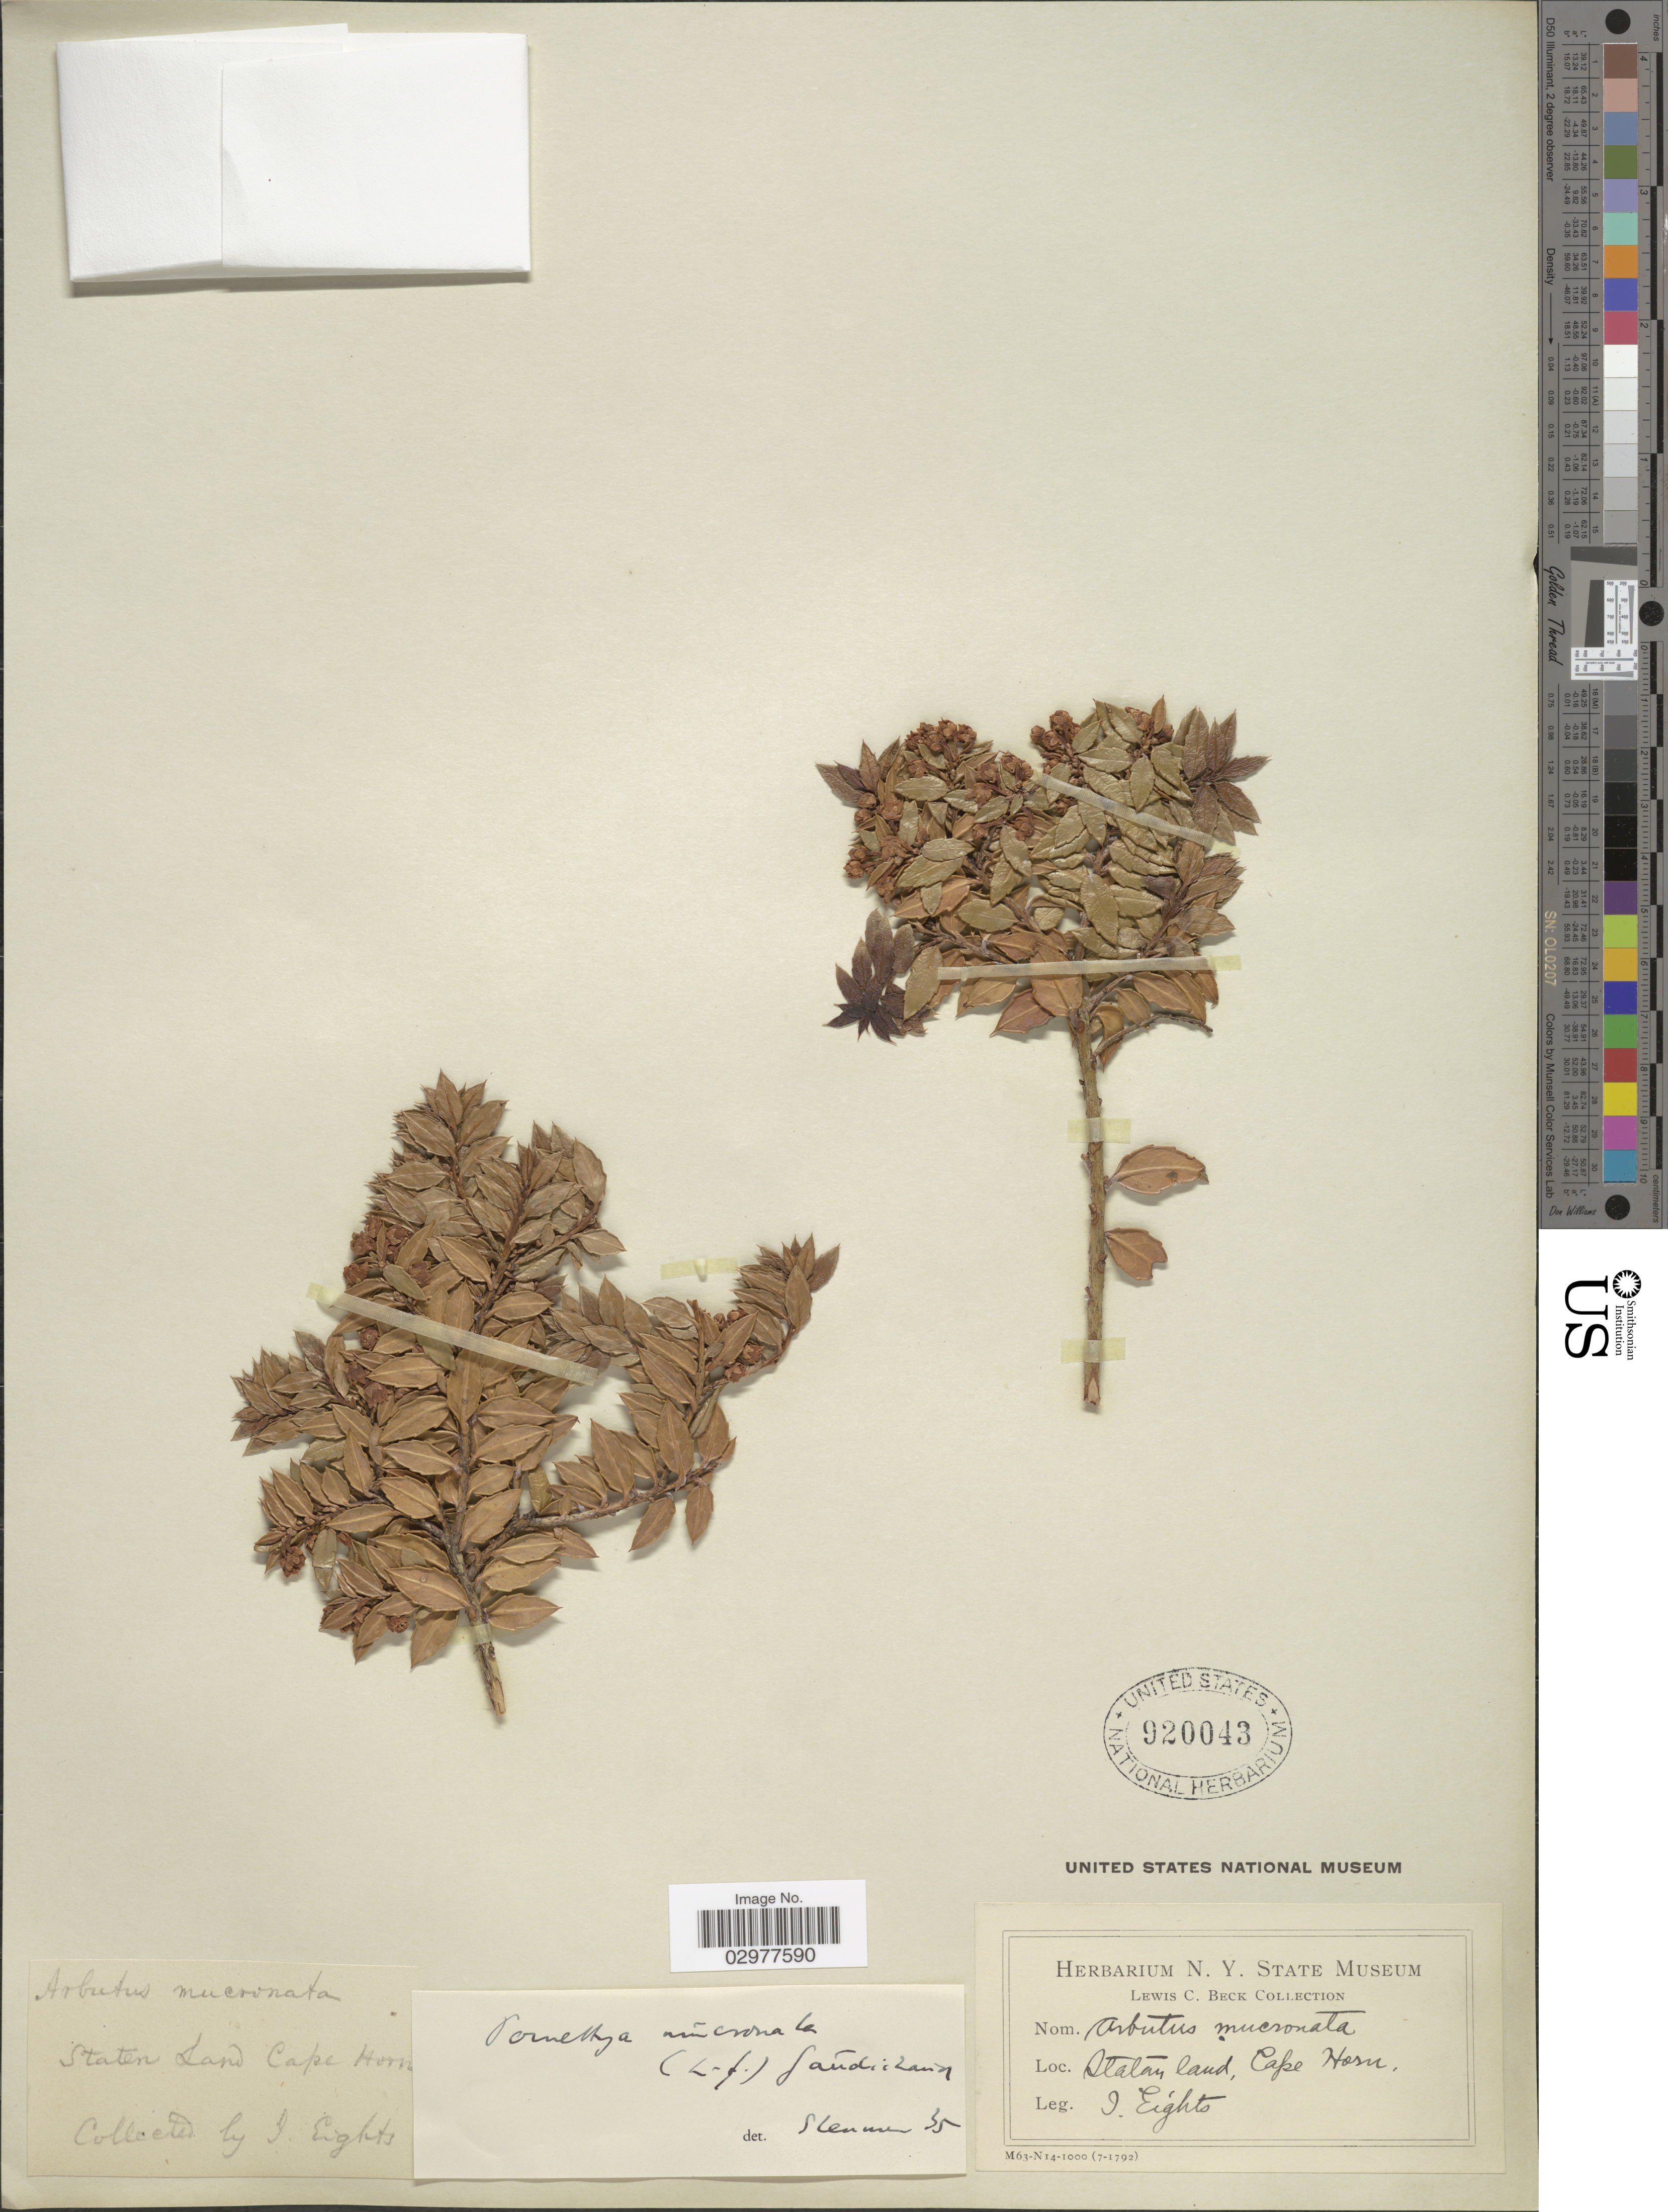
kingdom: Plantae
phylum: Tracheophyta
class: Magnoliopsida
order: Ericales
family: Ericaceae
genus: Pernettya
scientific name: Pernettya mucronata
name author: (L. f.) Gaudich. ex A. Spreng.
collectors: J. Eights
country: Chile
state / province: Magallanes y de la Antártica Chilena (XII)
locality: Statan Land, Cape Horn.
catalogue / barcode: US 920043